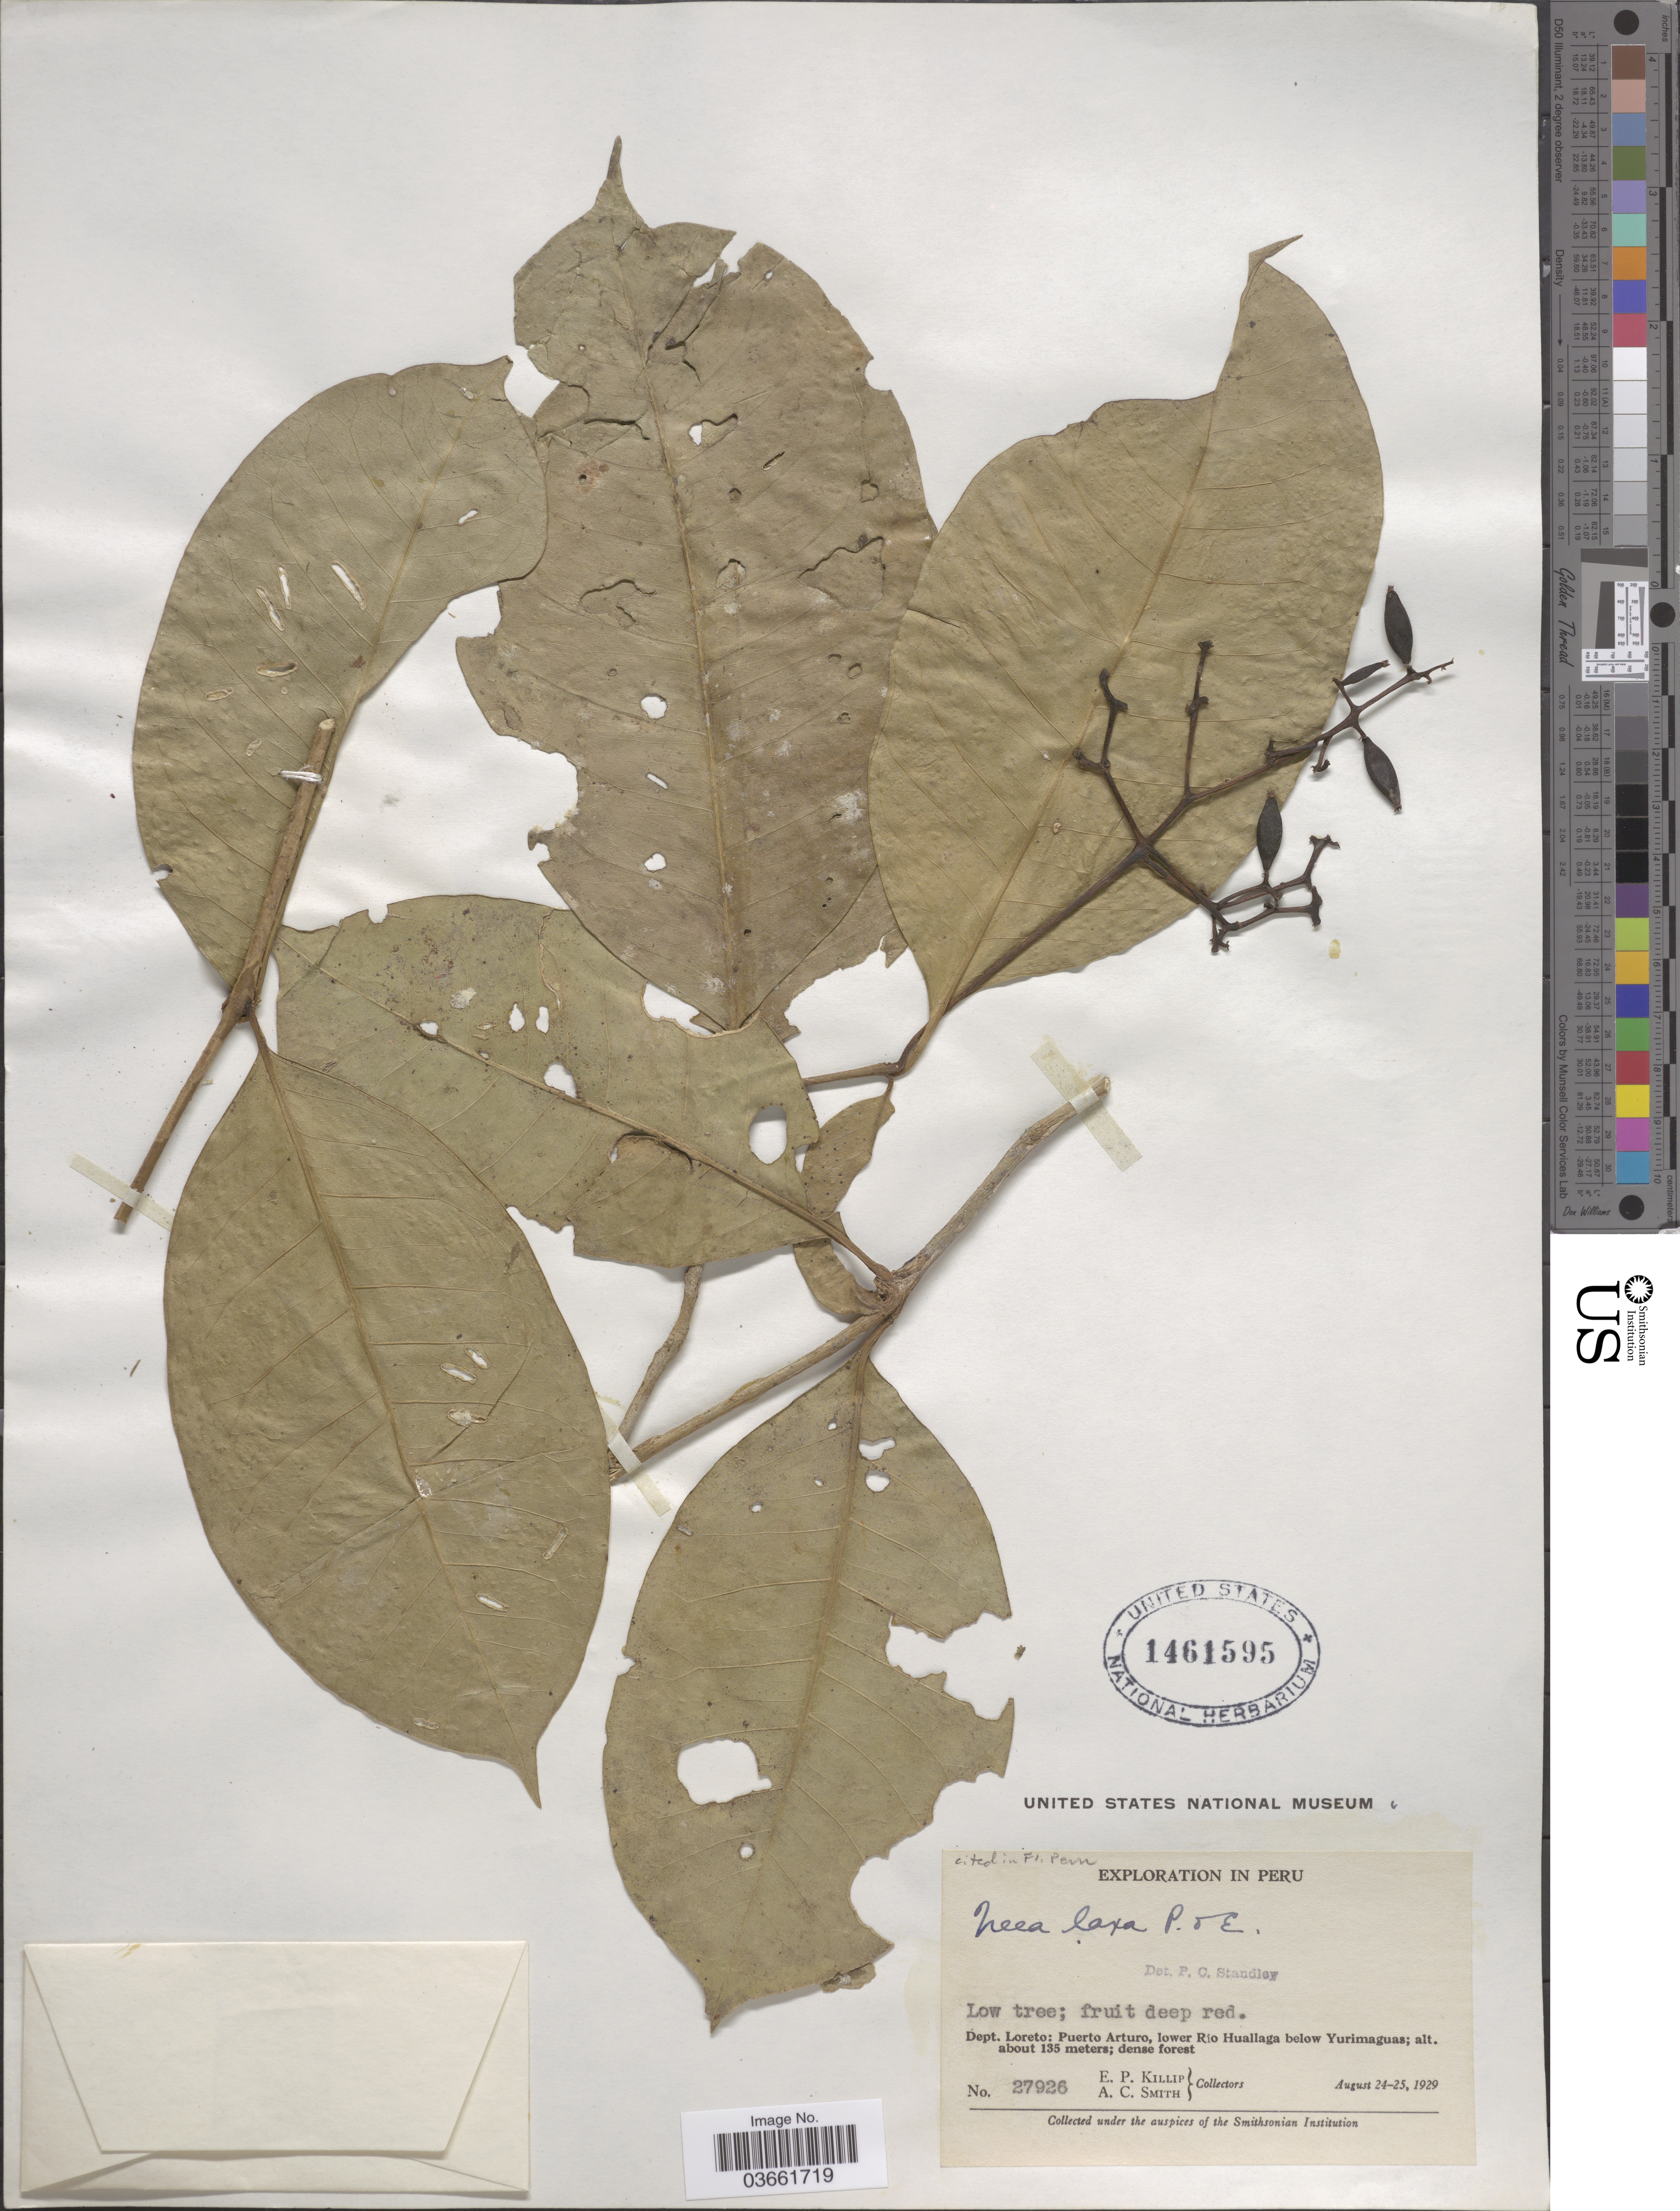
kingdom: Plantae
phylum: Tracheophyta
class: Magnoliopsida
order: Caryophyllales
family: Nyctaginaceae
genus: Neea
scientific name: Neea laxa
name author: Poepp. & Endl.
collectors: E. P. Killip & A. C. Smith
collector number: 27926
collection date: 1929-08-24/1929-08-25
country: Peru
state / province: Loreto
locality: Dept. Loreto: Puerto Arturo, lower Río Huallaga below Yurimaguas.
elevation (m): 135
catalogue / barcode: US 1461595